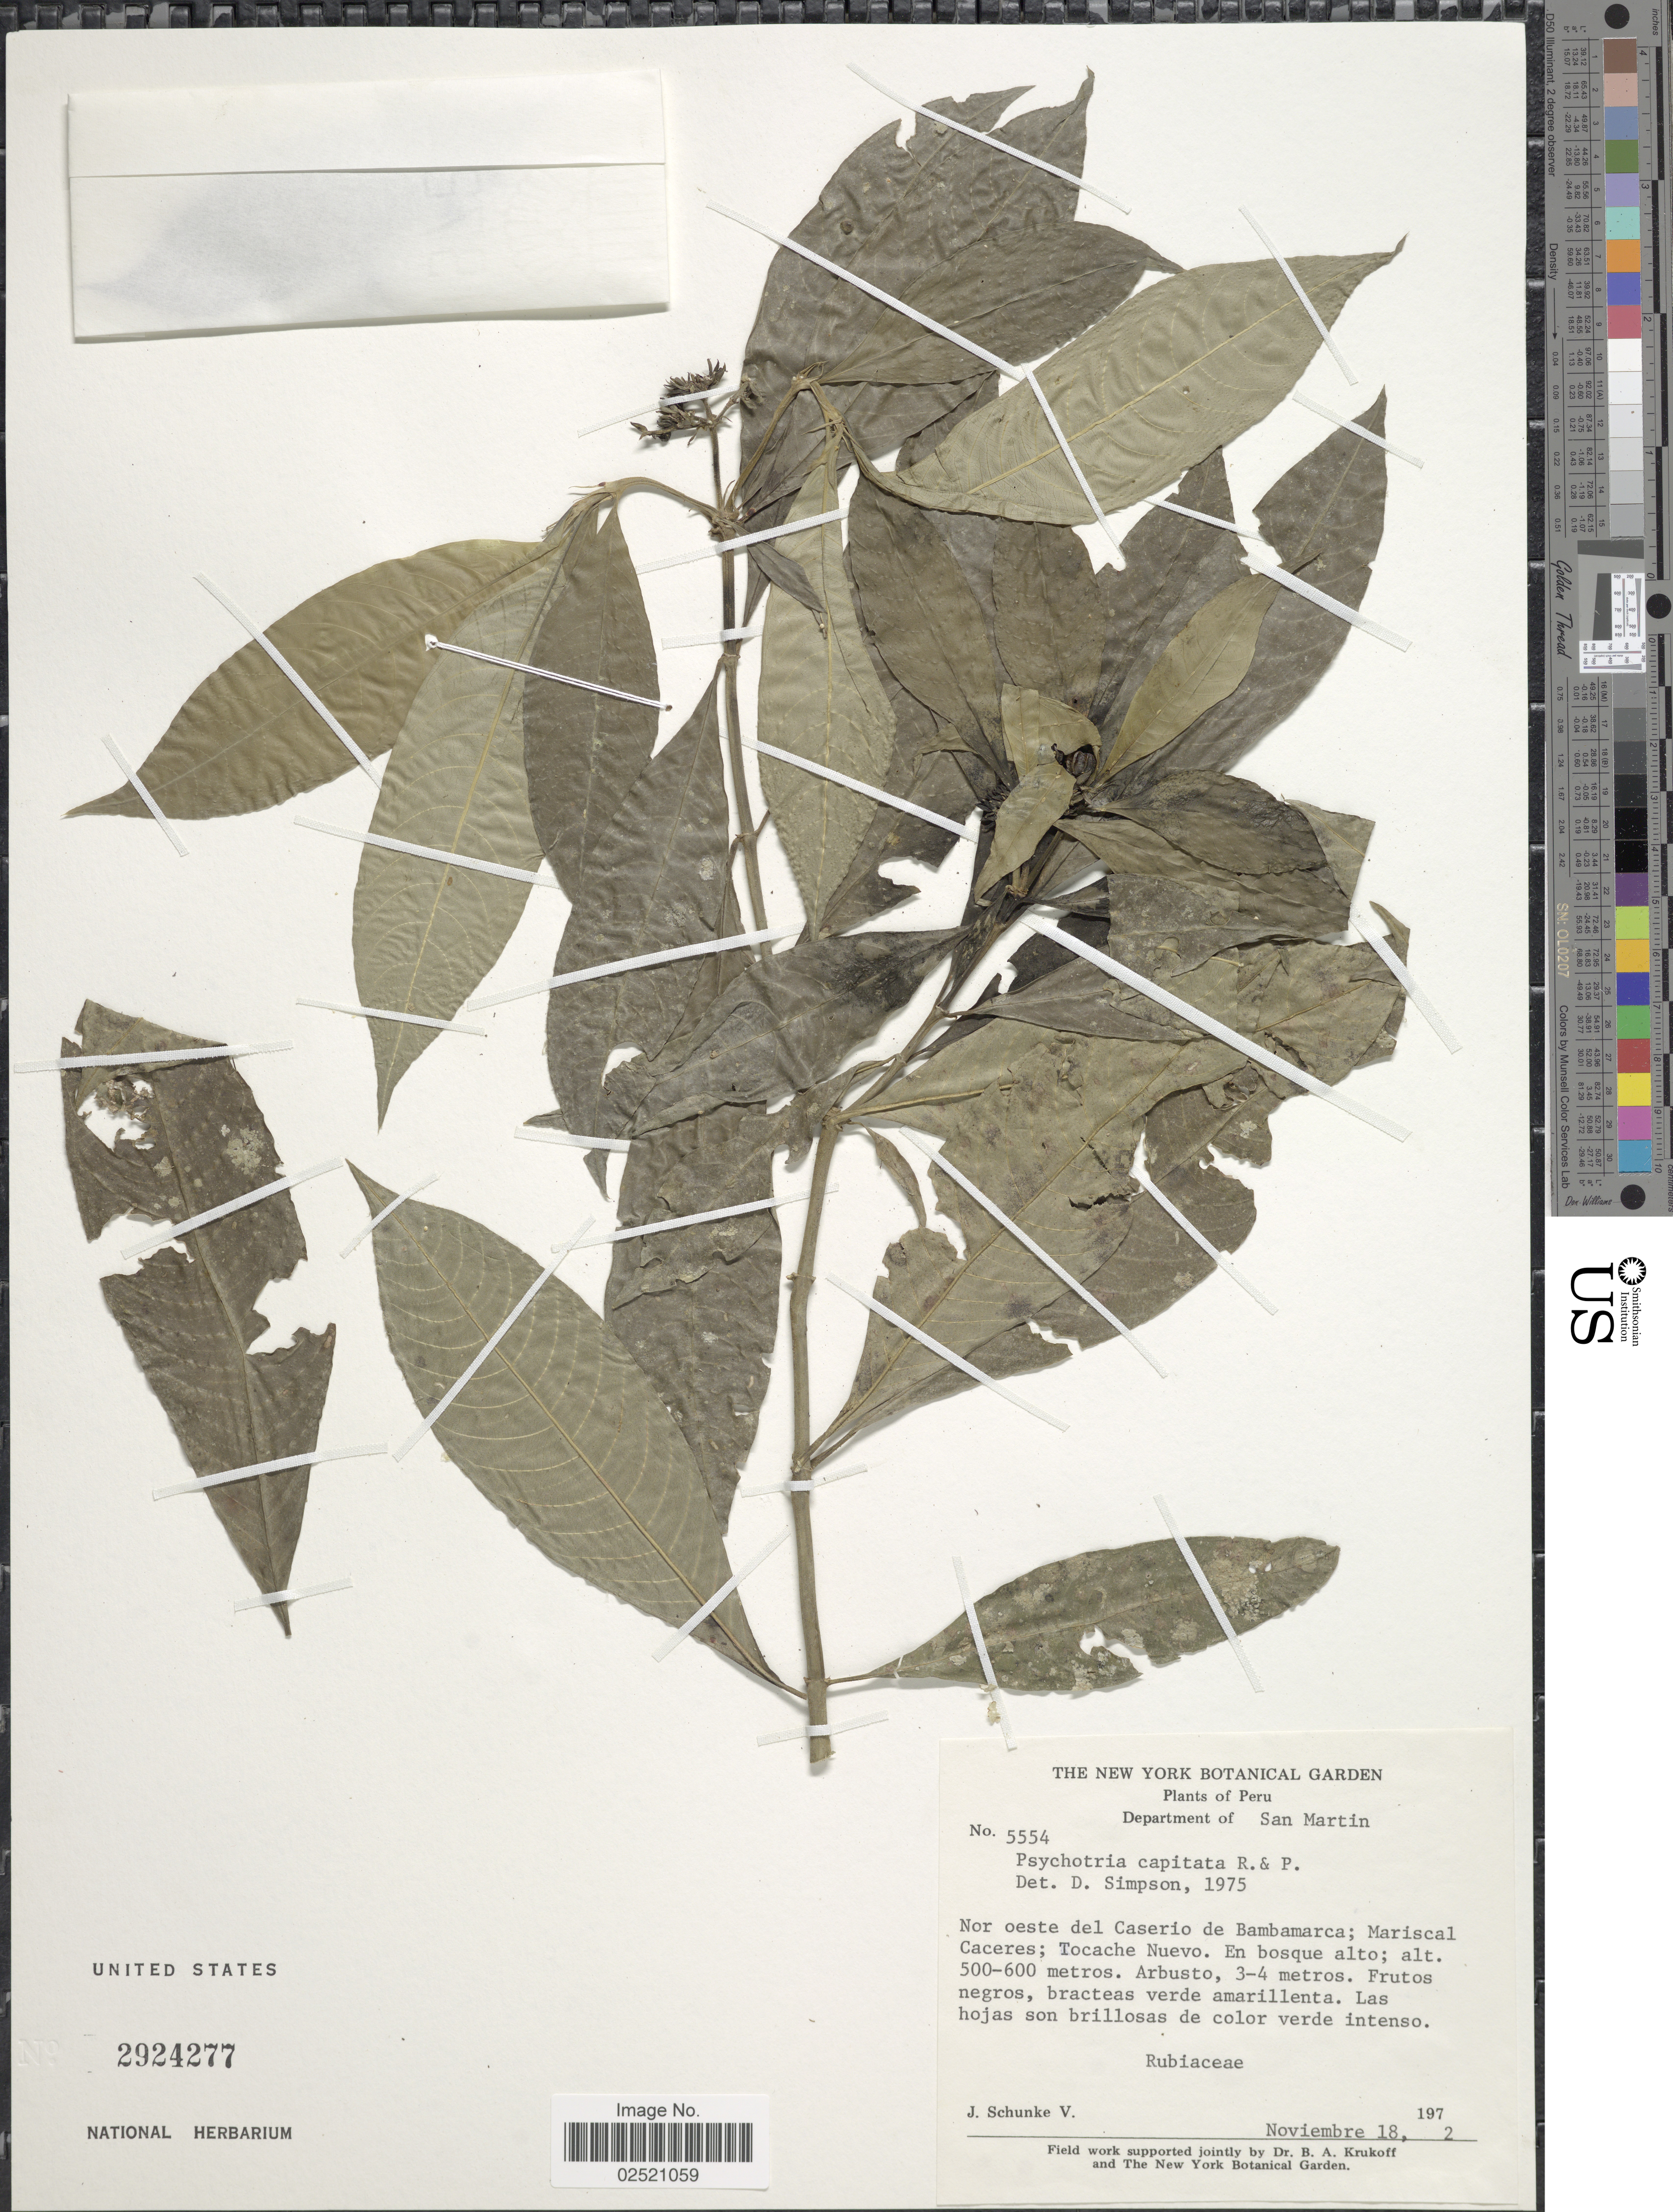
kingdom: Plantae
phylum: Tracheophyta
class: Magnoliopsida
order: Gentianales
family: Rubiaceae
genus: Psychotria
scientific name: Psychotria capitata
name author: Ruiz & Pav.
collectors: J. Schunke Vigo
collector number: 5554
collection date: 1972-11-18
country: Peru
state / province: San Martín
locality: Nor oeste del Caserio de Bambamarca; Mariscal Caceres; Tocache Nuevo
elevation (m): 500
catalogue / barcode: US 2924277